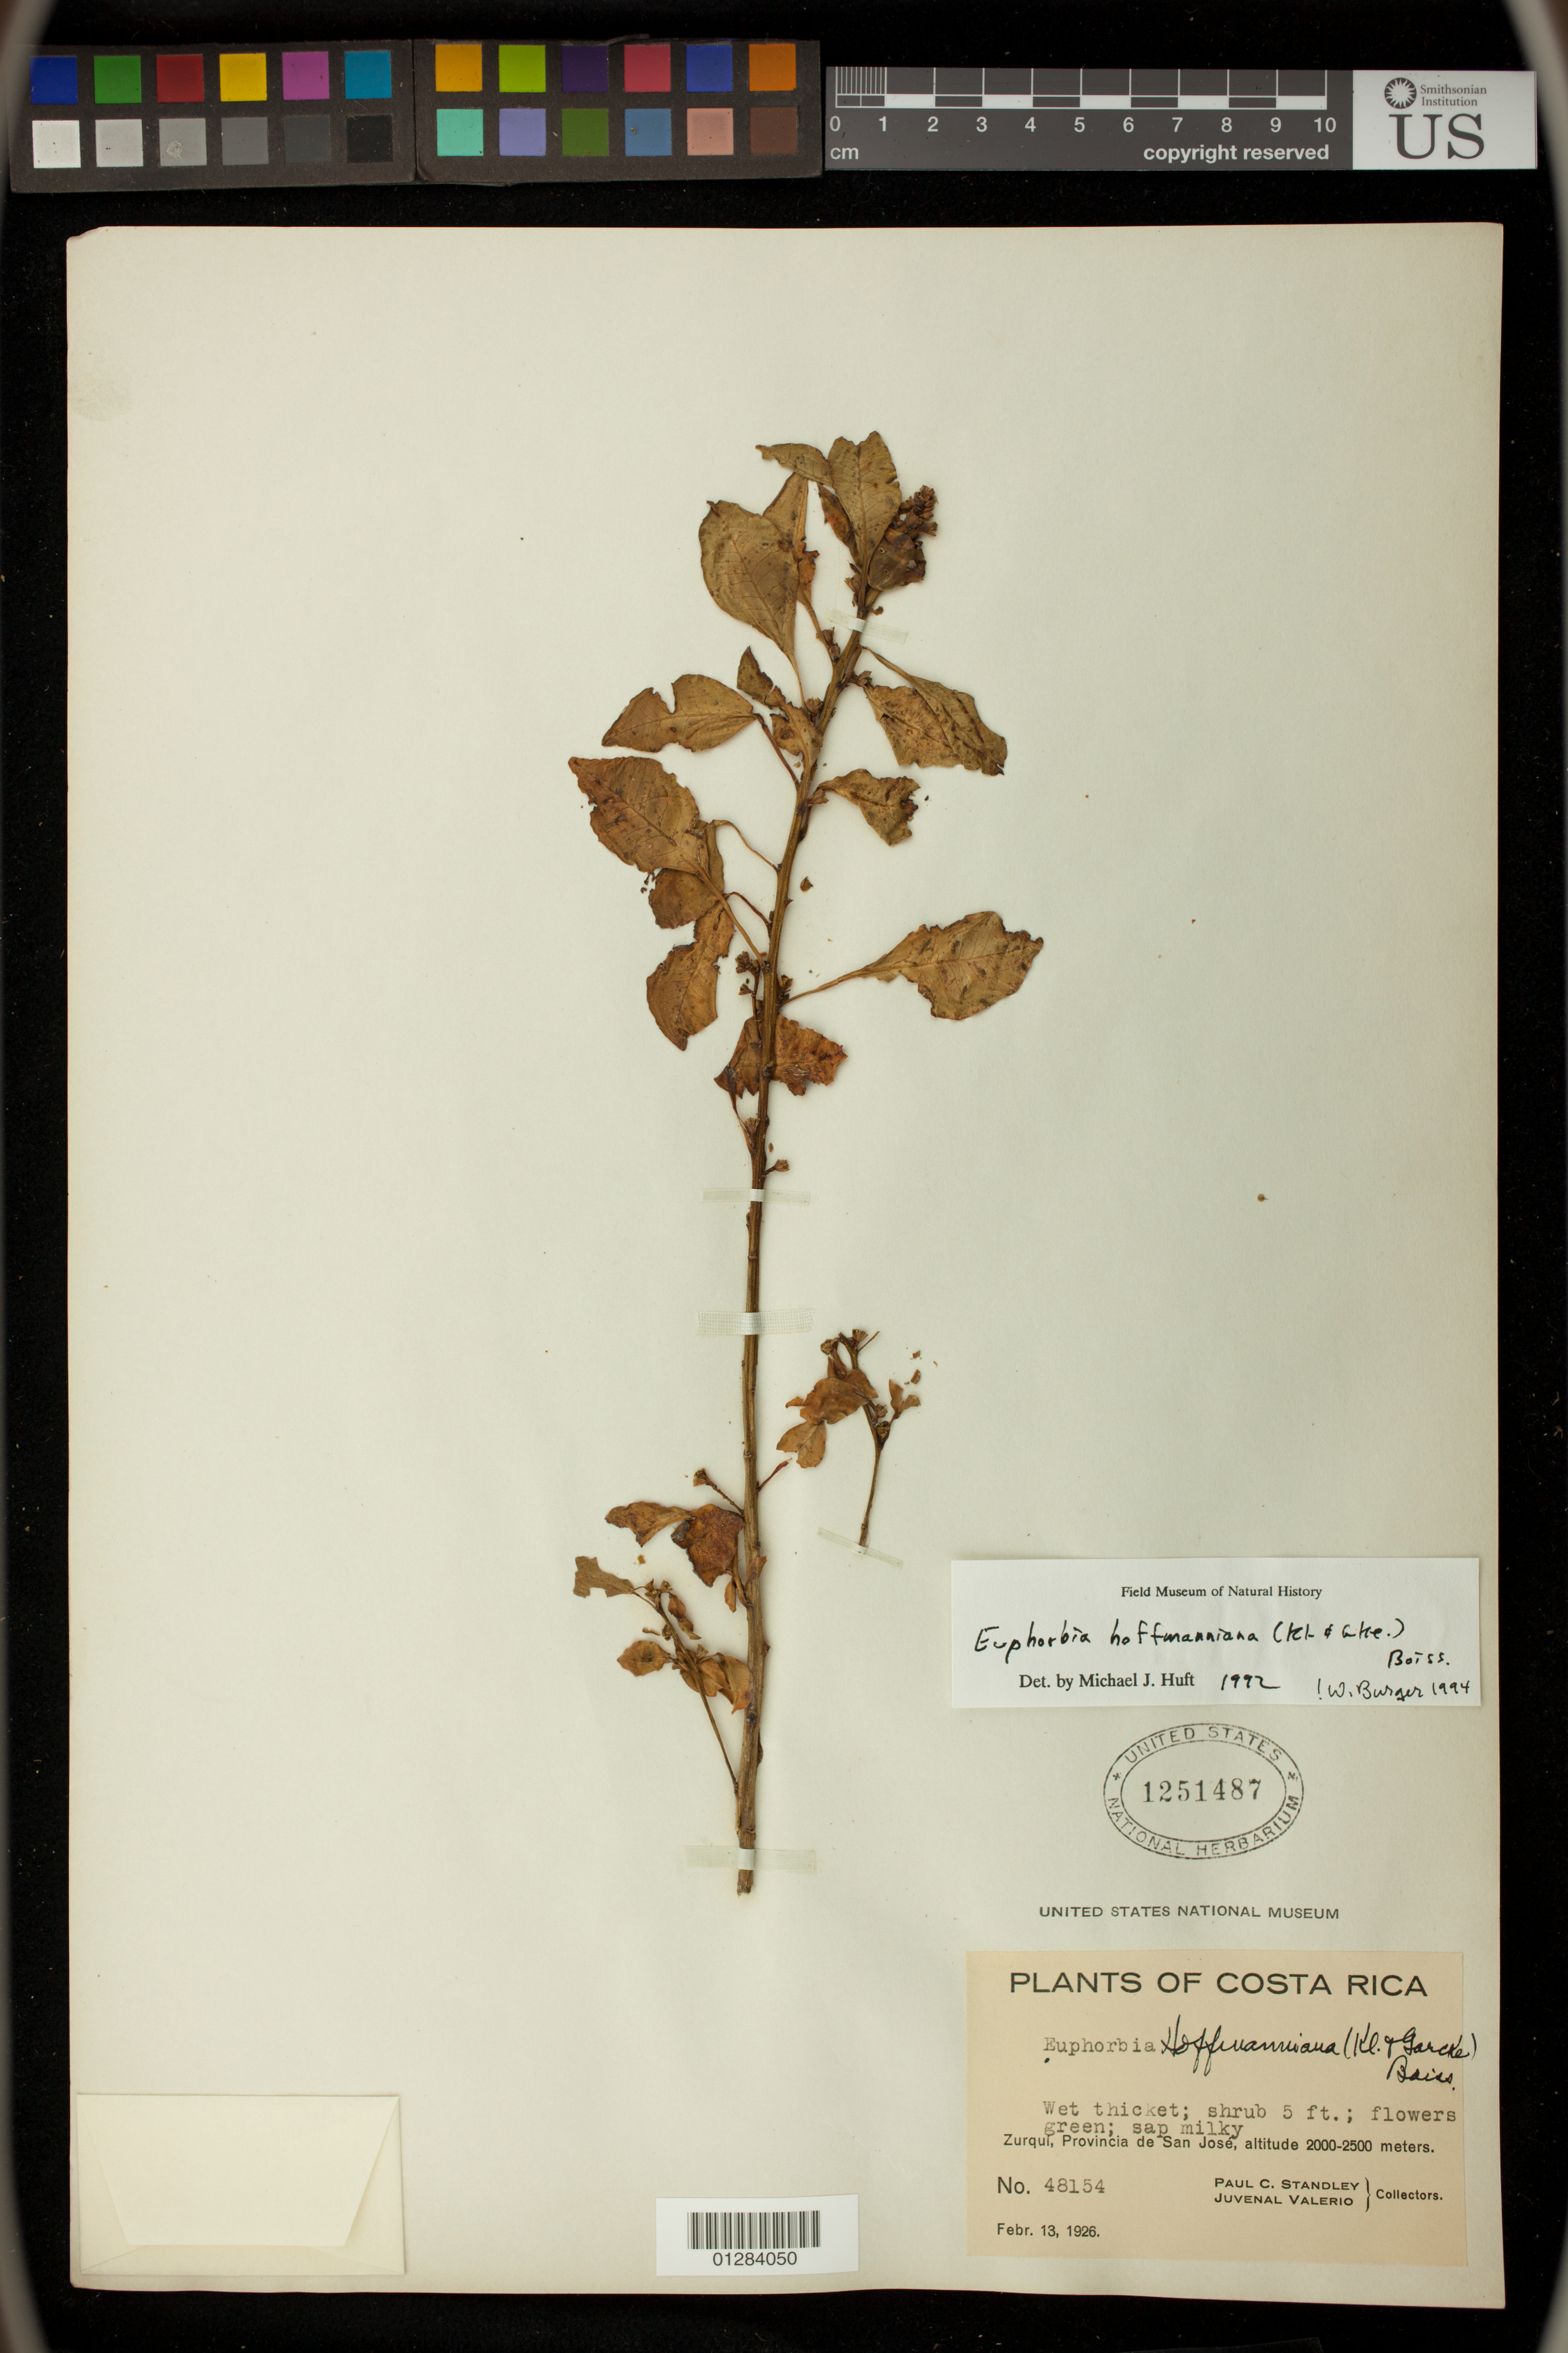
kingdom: Plantae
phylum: Tracheophyta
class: Magnoliopsida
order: Malpighiales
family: Euphorbiaceae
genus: Euphorbia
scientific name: Euphorbia hoffmanniana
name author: (Klotzsch & Garcke) Boiss.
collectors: Standley, Paul Carpenter, Steyermark, Julian Alfred & J. Valerio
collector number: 48154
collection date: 1926-02-13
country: Costa Rica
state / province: San Jose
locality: Zurqui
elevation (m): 2000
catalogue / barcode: US 1251487